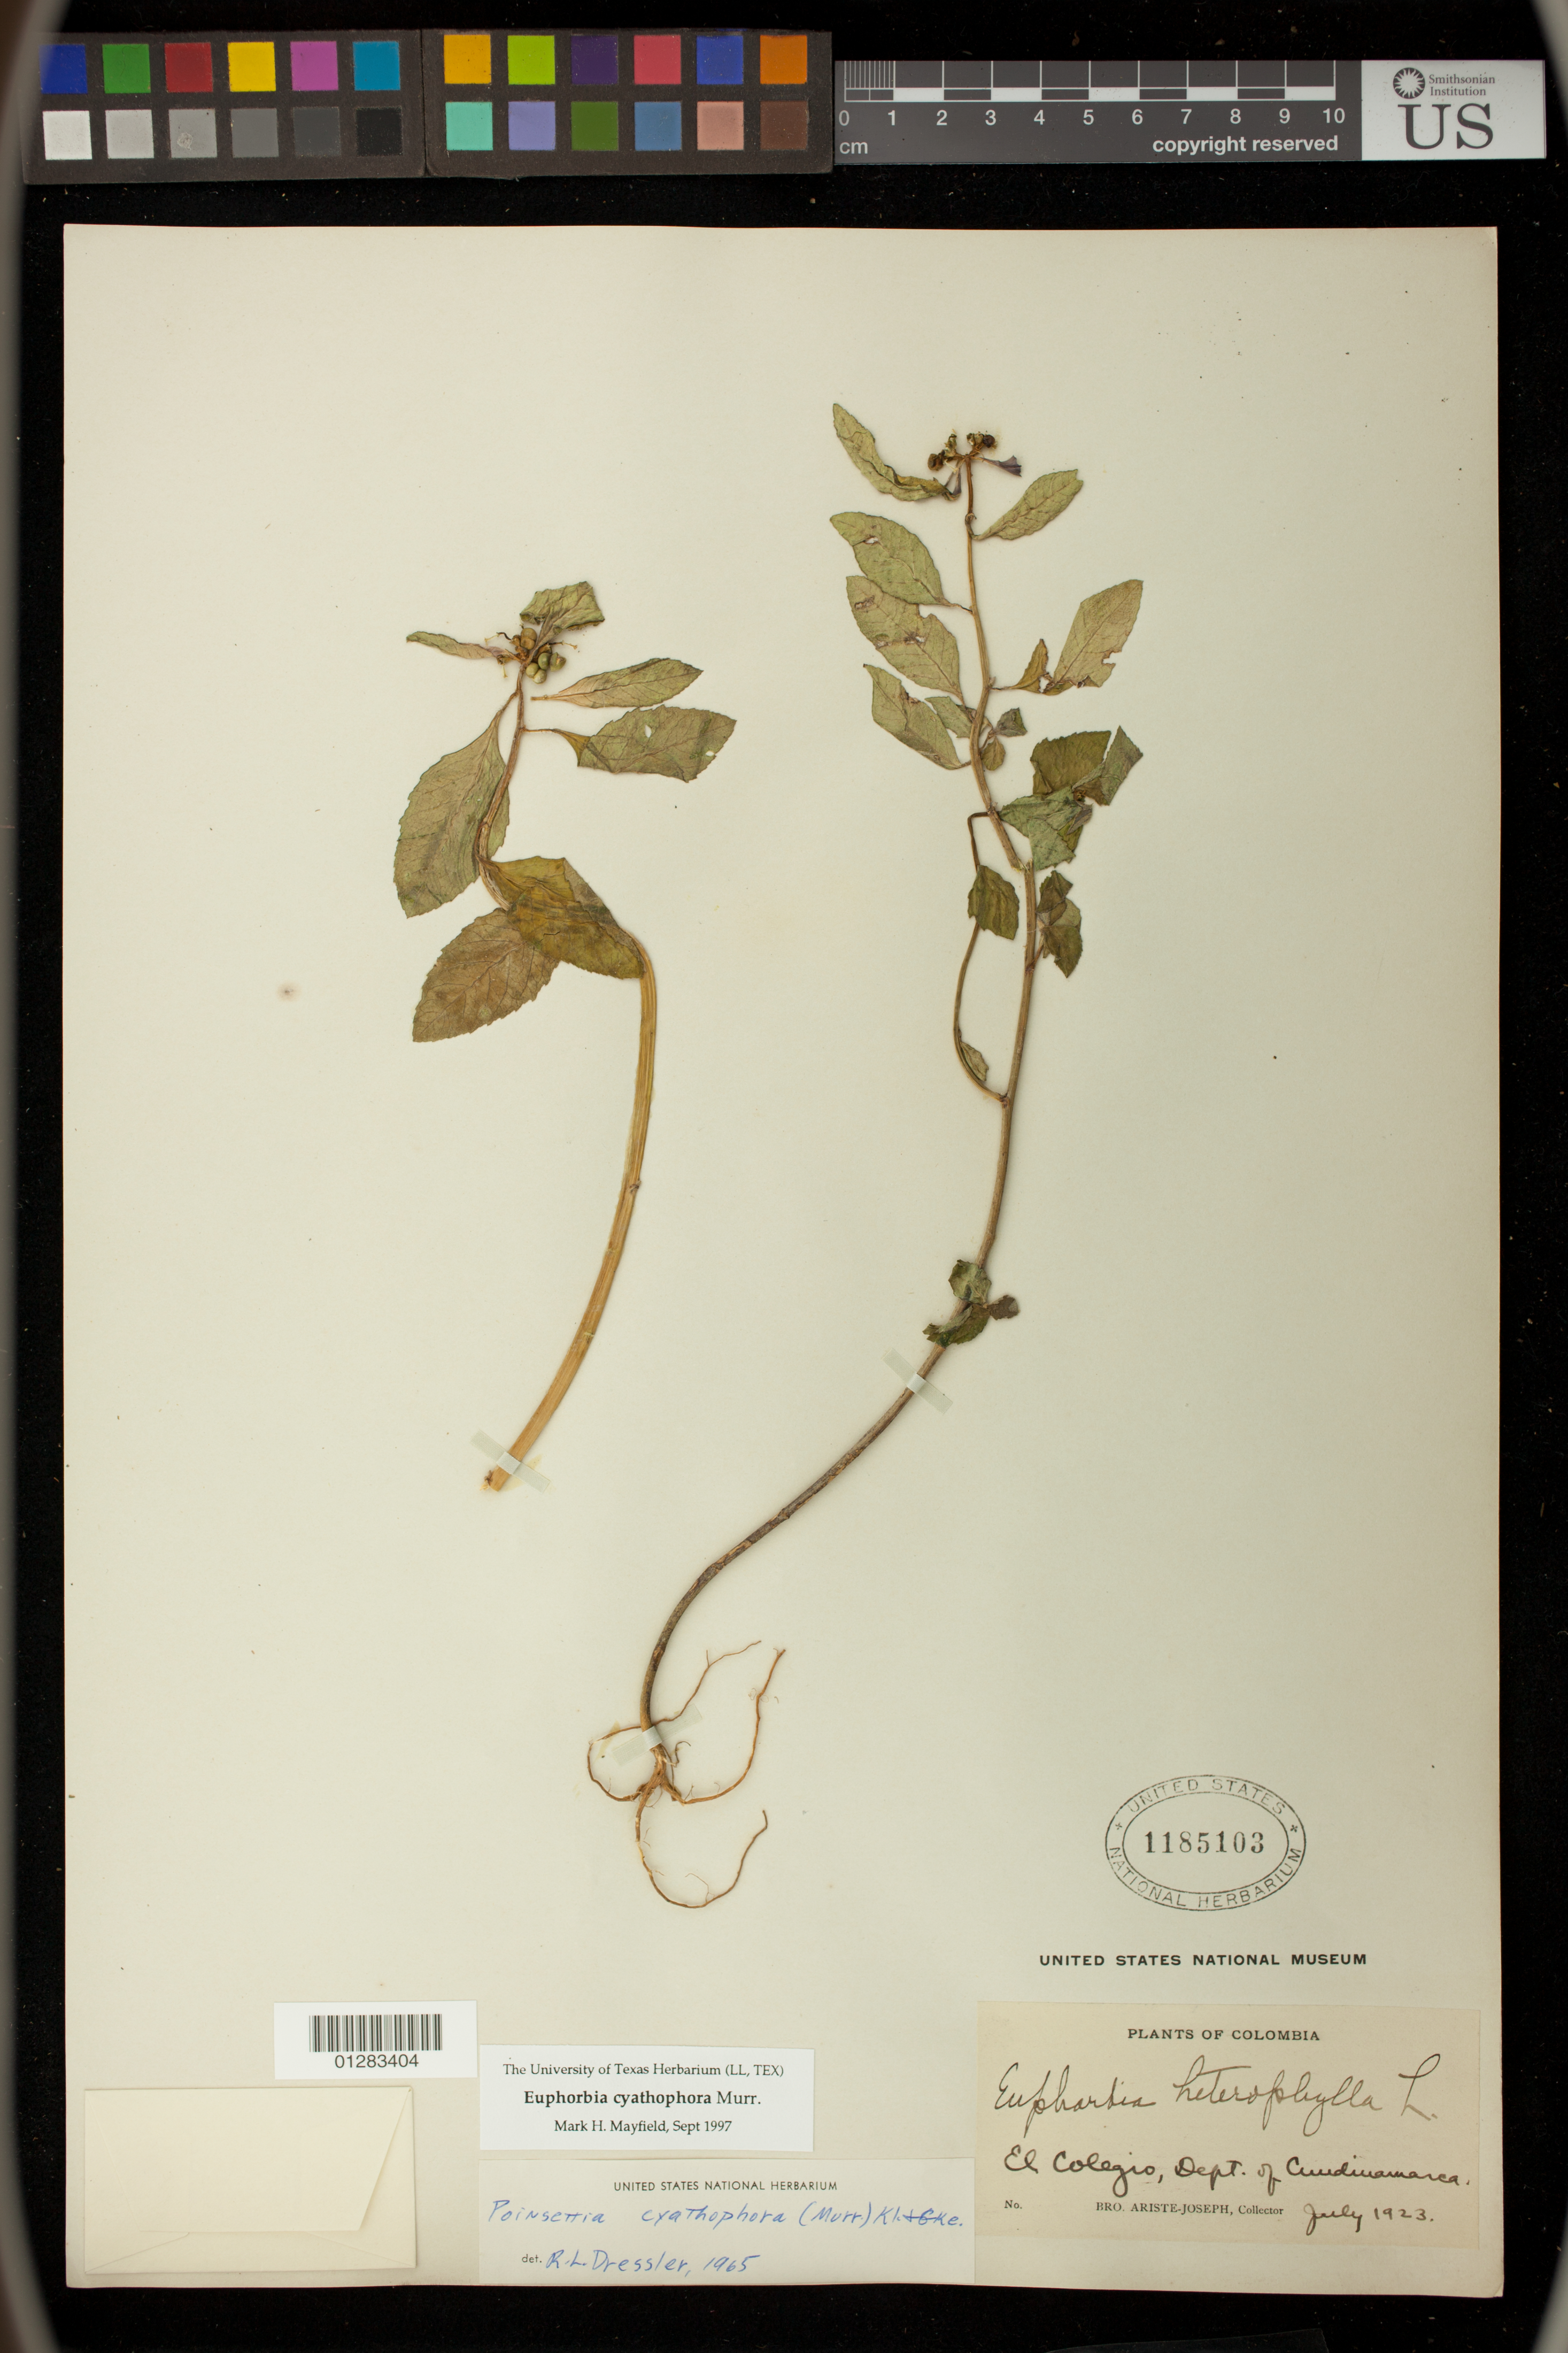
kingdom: Plantae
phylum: Tracheophyta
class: Magnoliopsida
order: Malpighiales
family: Euphorbiaceae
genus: Euphorbia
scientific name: Euphorbia heterophylla var. cyathophora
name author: (Murr.) Griseb.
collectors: Bro. Ariste-Joseph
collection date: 1923-07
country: Colombia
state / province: Cundinamarca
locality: El Colegio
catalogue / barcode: US 1185103